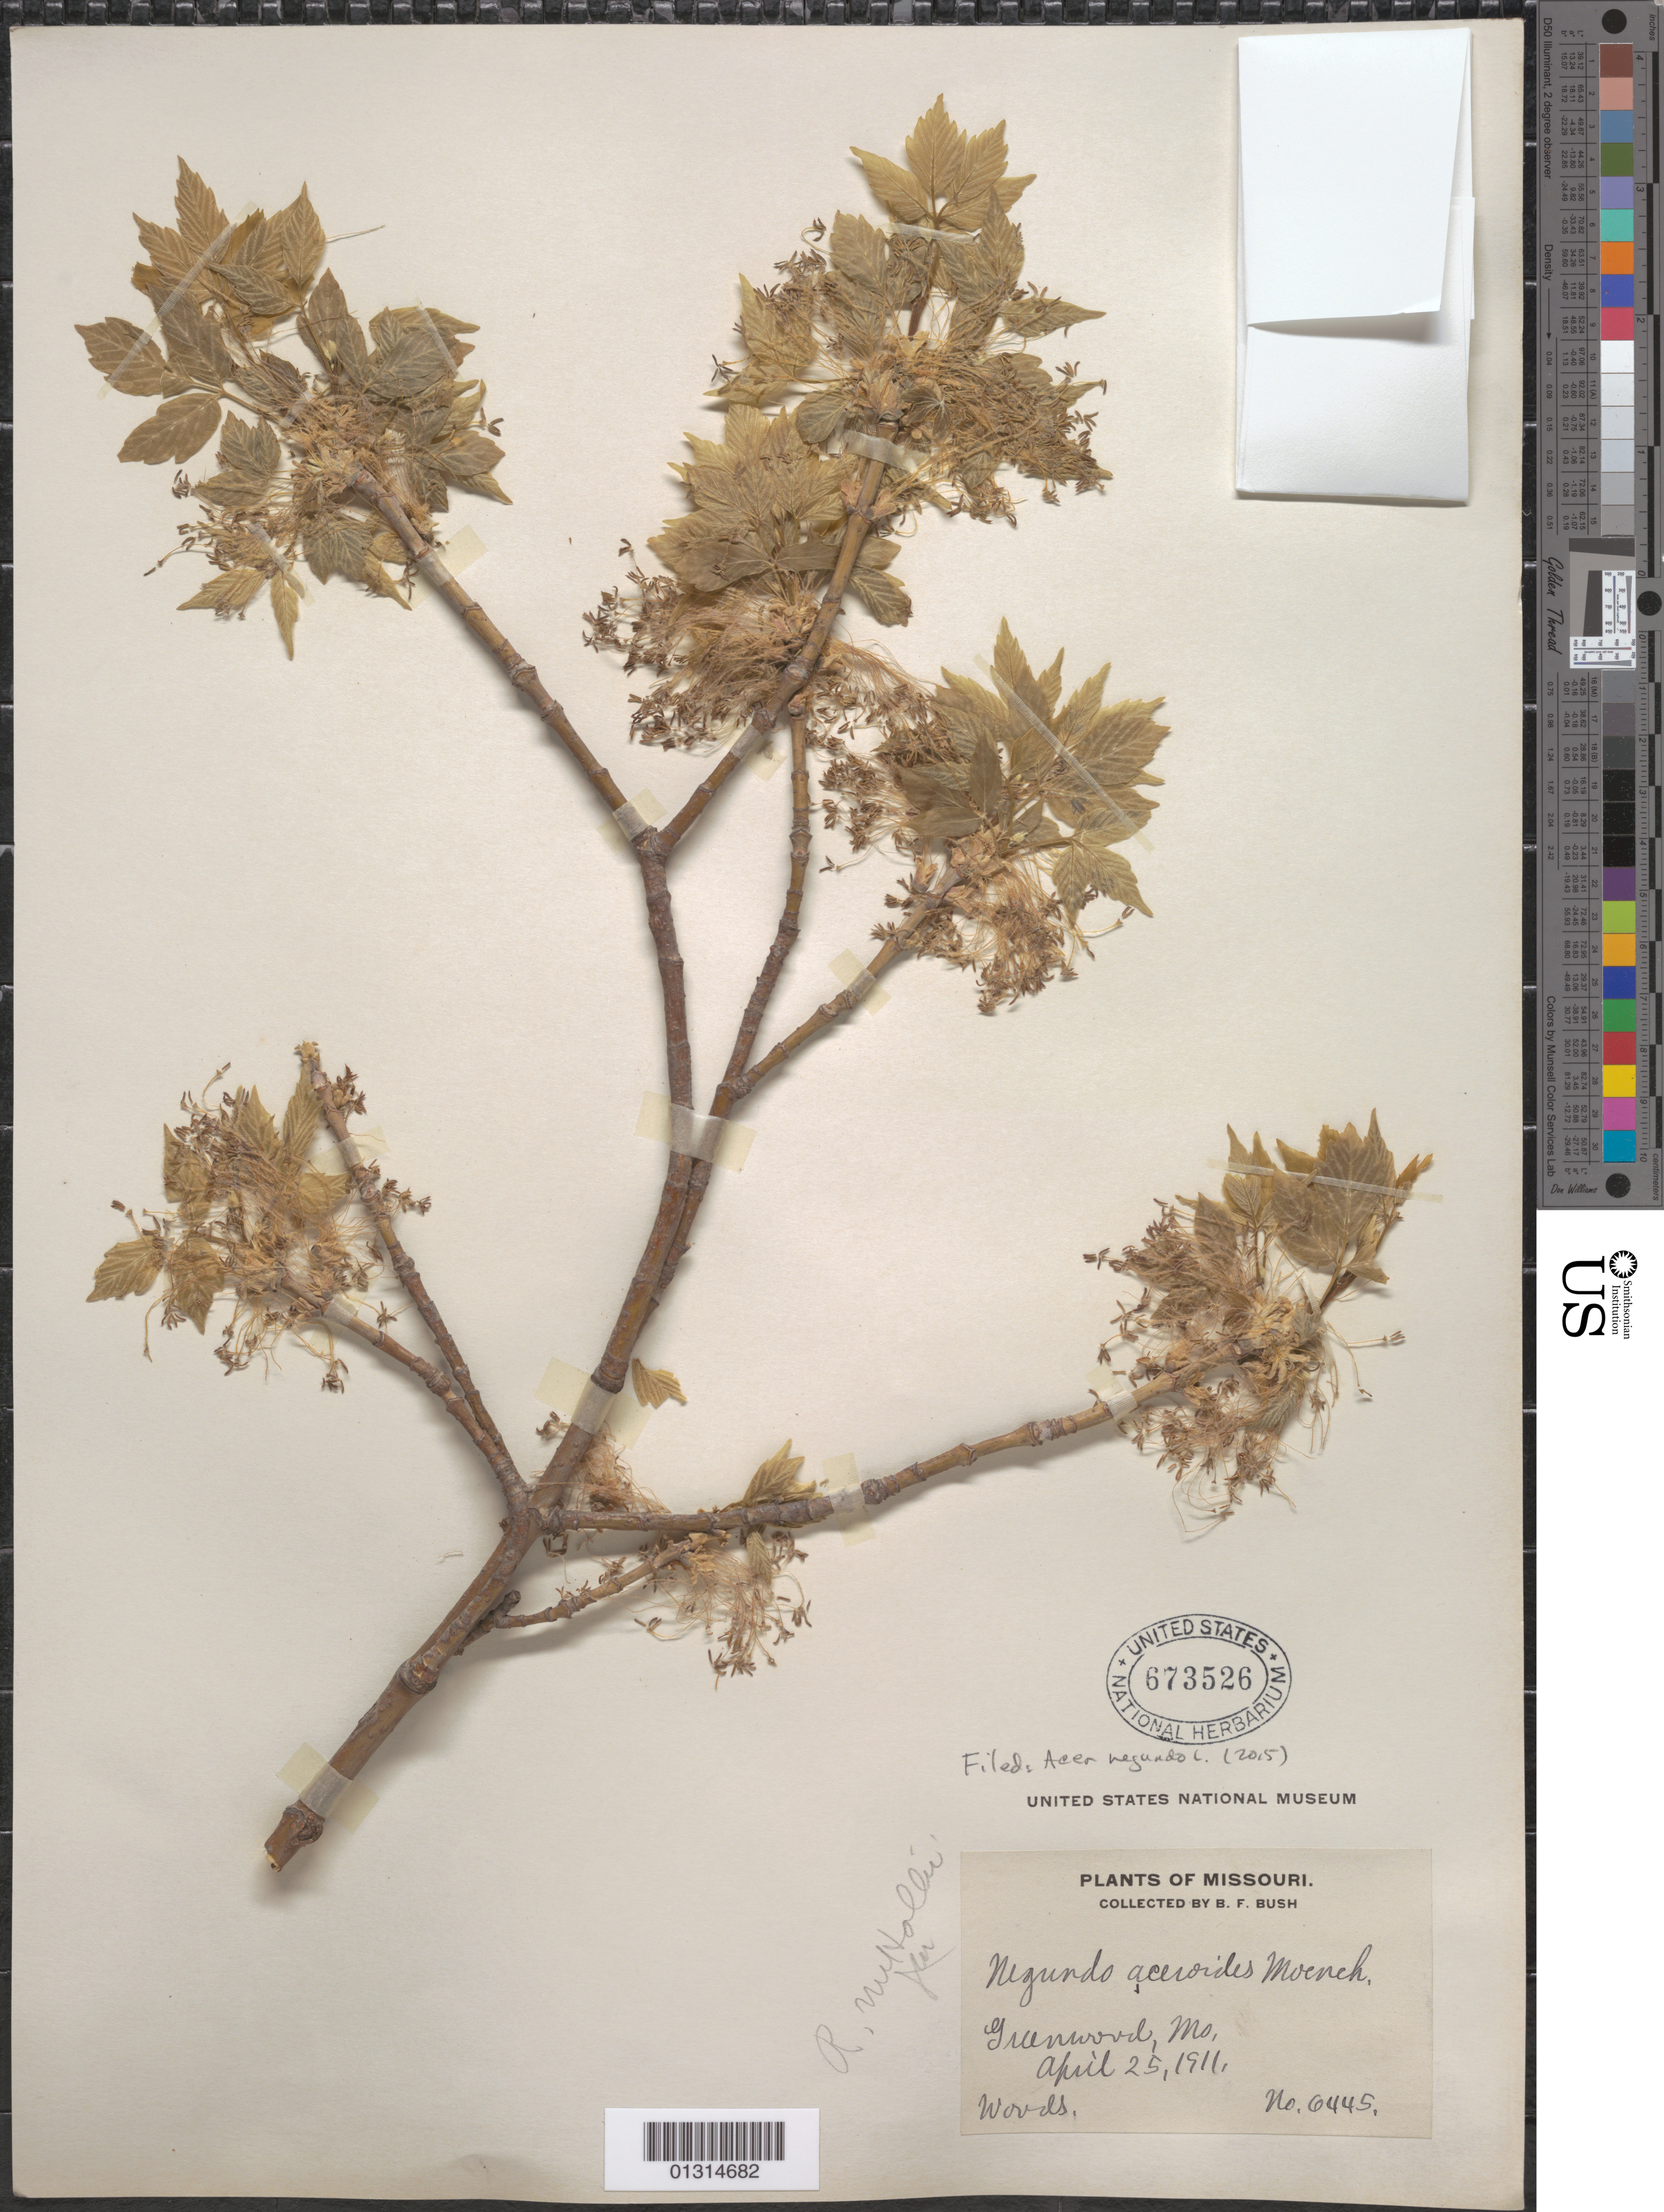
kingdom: Plantae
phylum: Tracheophyta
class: Magnoliopsida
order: Sapindales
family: Sapindaceae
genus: Acer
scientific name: Acer negundo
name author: L.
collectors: B. F. Bush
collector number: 6445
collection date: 1911-04-25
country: United States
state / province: Missouri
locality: Greenwood.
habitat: Woods.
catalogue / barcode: US 673526